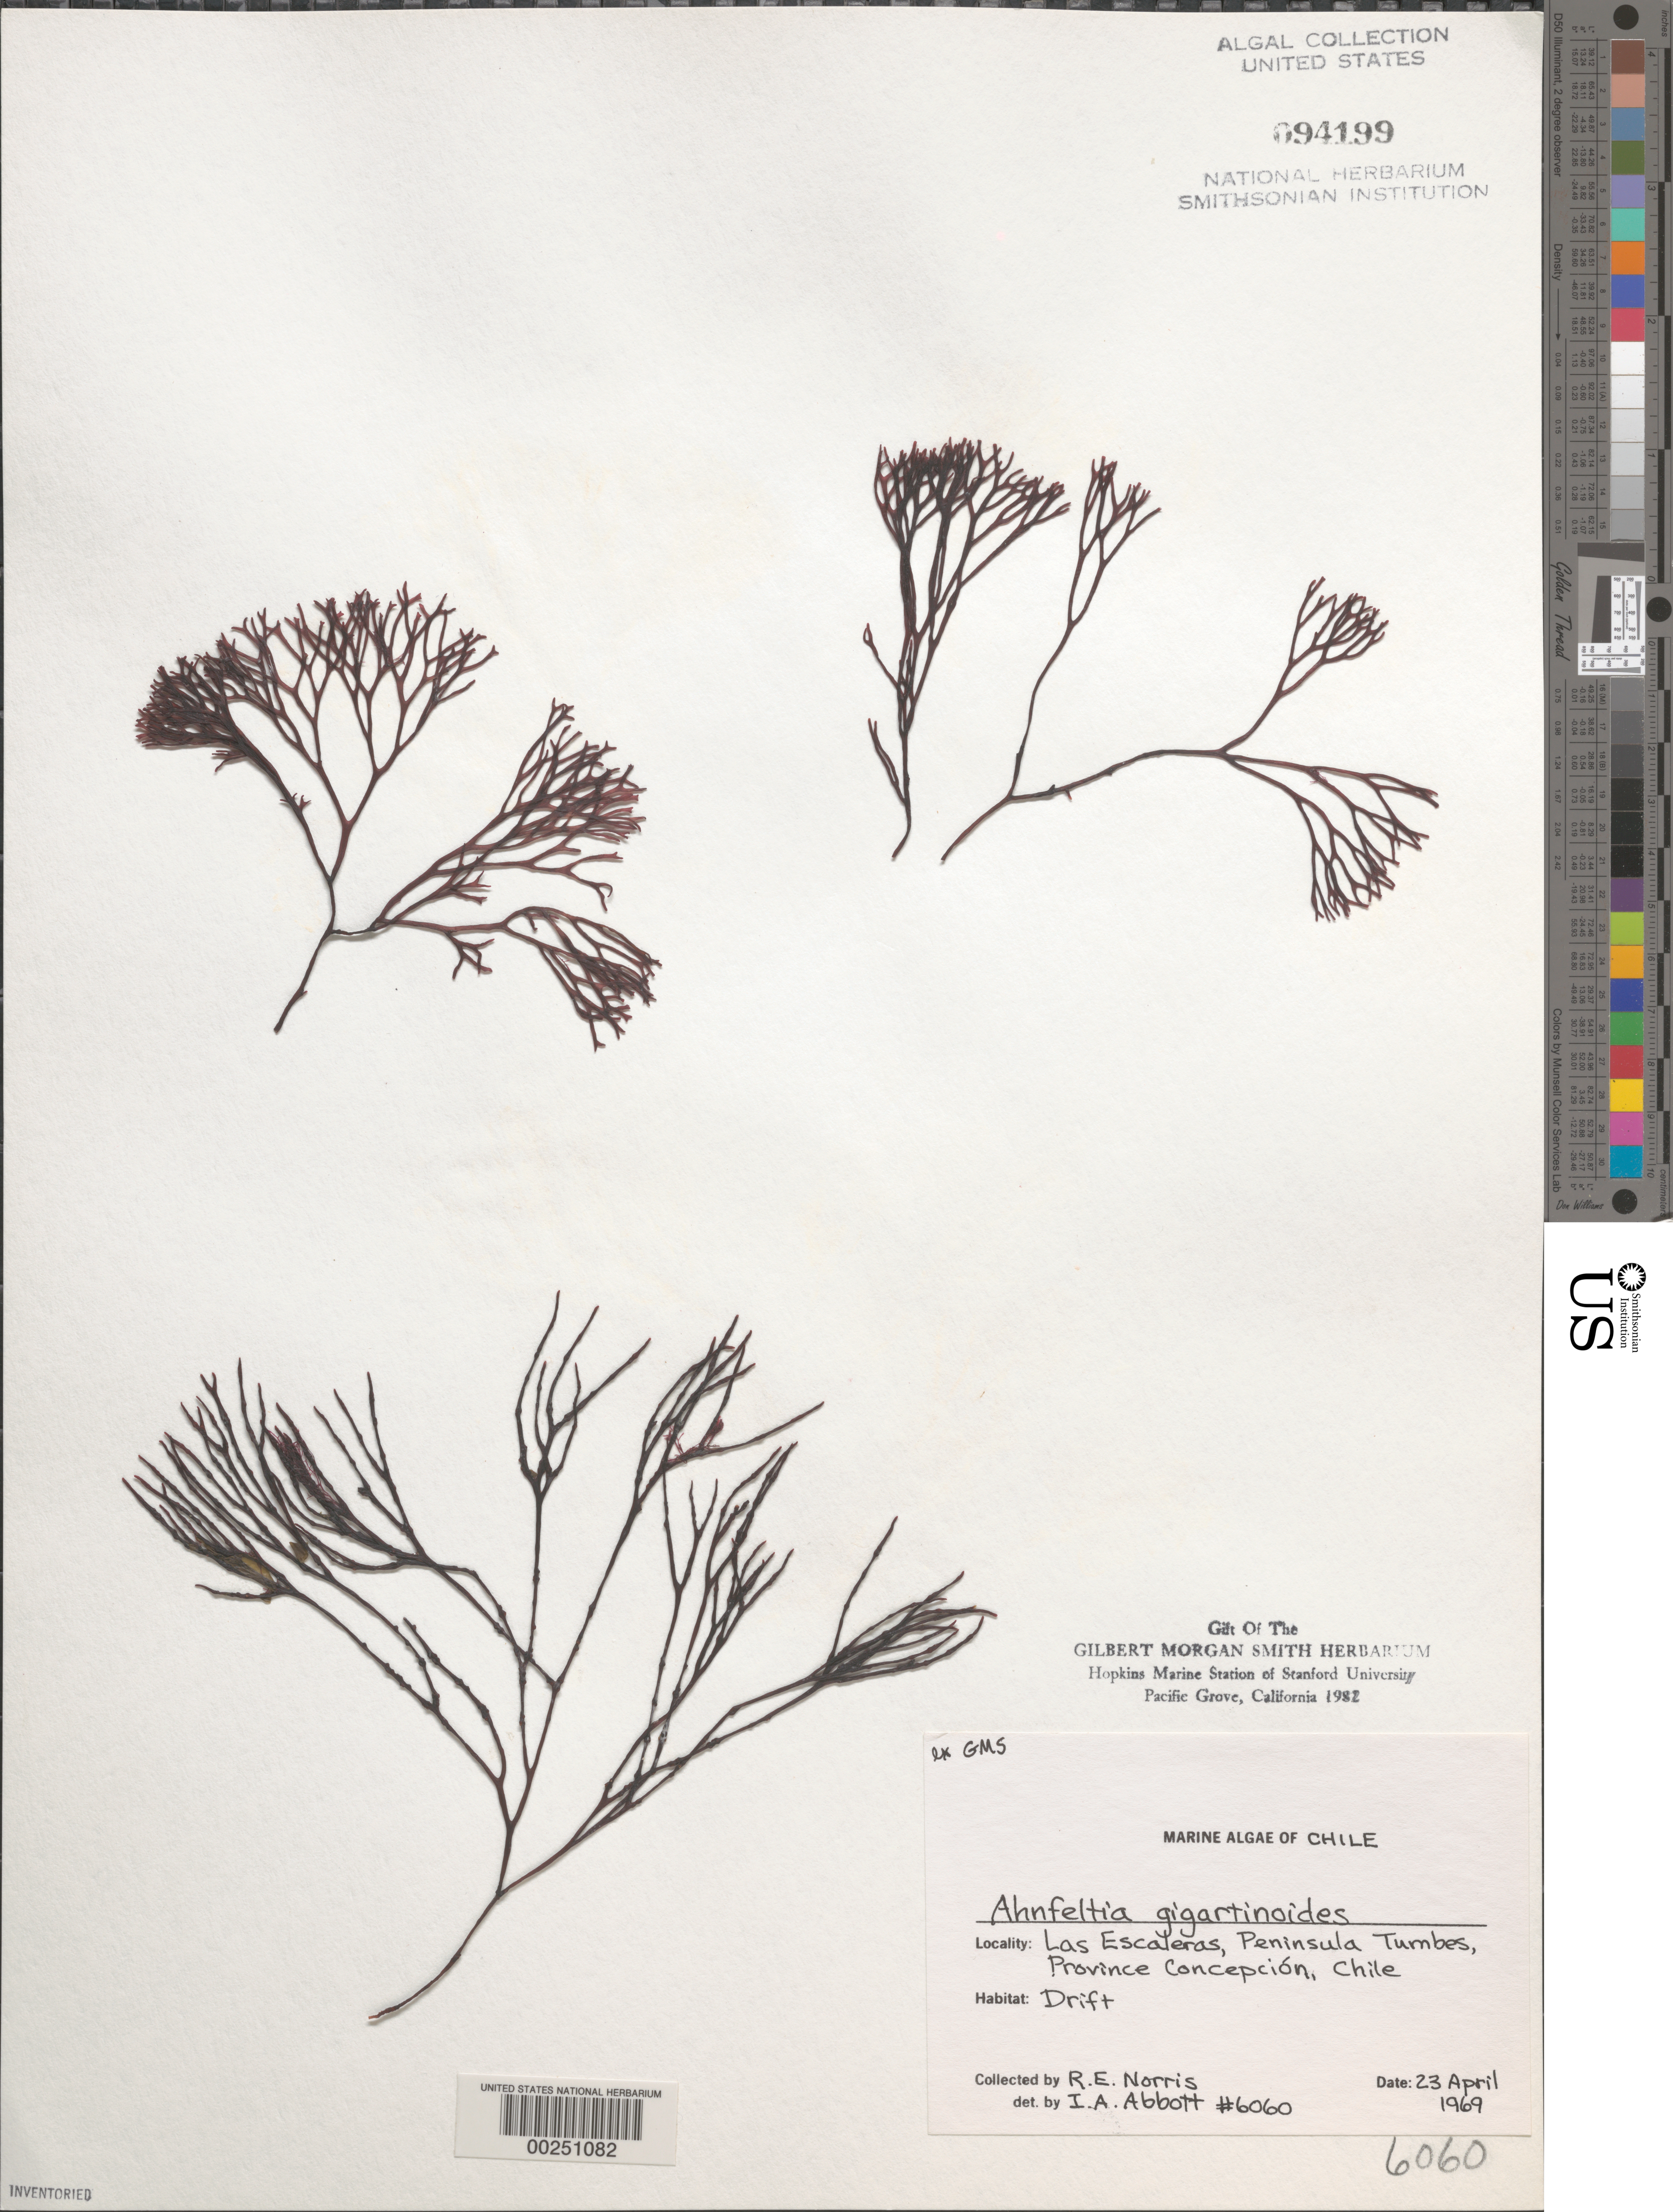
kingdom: Plantae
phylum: Rhodophyta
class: Florideophyceae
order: Ahnfeltiales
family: Ahnfeltiaceae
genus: Ahnfeltia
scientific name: Ahnfeltia gigartinoides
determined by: Abbott, Isabella A.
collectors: R. E. Norris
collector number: IAA 6060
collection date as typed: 23 Apr 1969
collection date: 1969-04-23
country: Chile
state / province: Bio-Bío (VIII)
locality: Las escaleras, peninsula tumbes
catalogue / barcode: US 94199